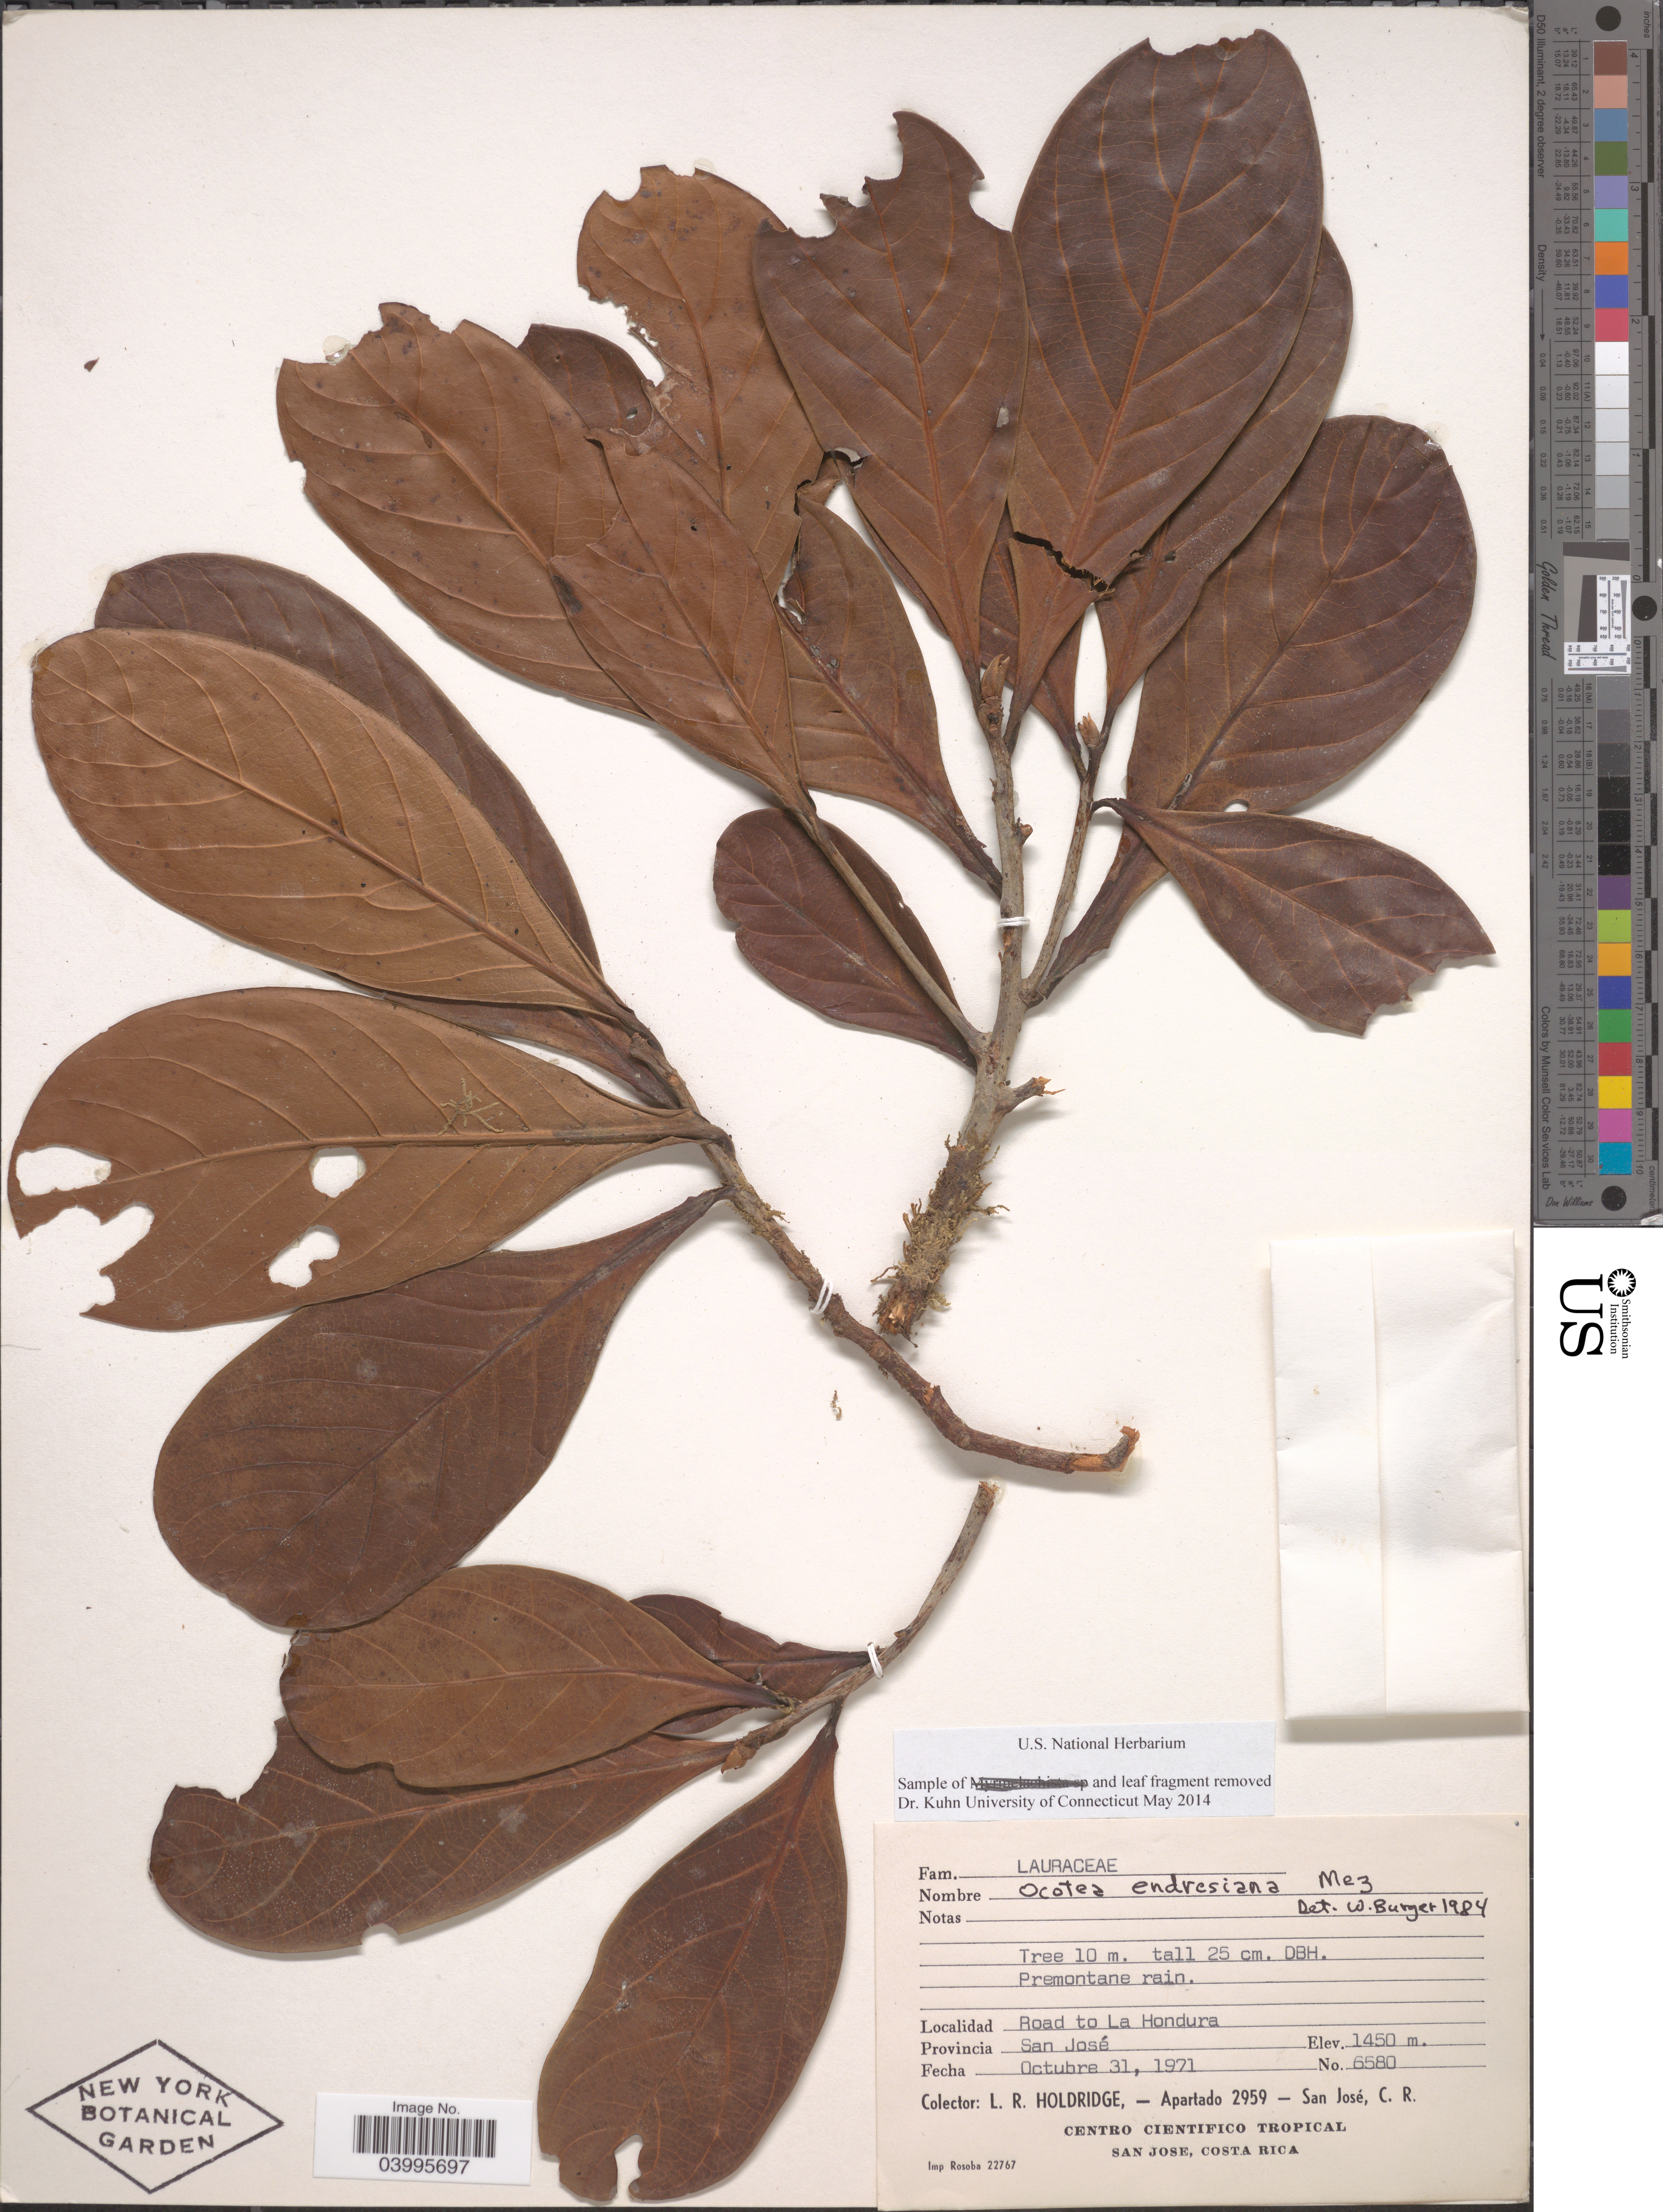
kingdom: Plantae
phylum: Tracheophyta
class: Magnoliopsida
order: Laurales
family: Lauraceae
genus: Ocotea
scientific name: Ocotea endresiana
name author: Mez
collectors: L. Holdridge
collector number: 6580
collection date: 1971-10-31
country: Costa Rica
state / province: San José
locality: Road to La Hondura.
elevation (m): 1450